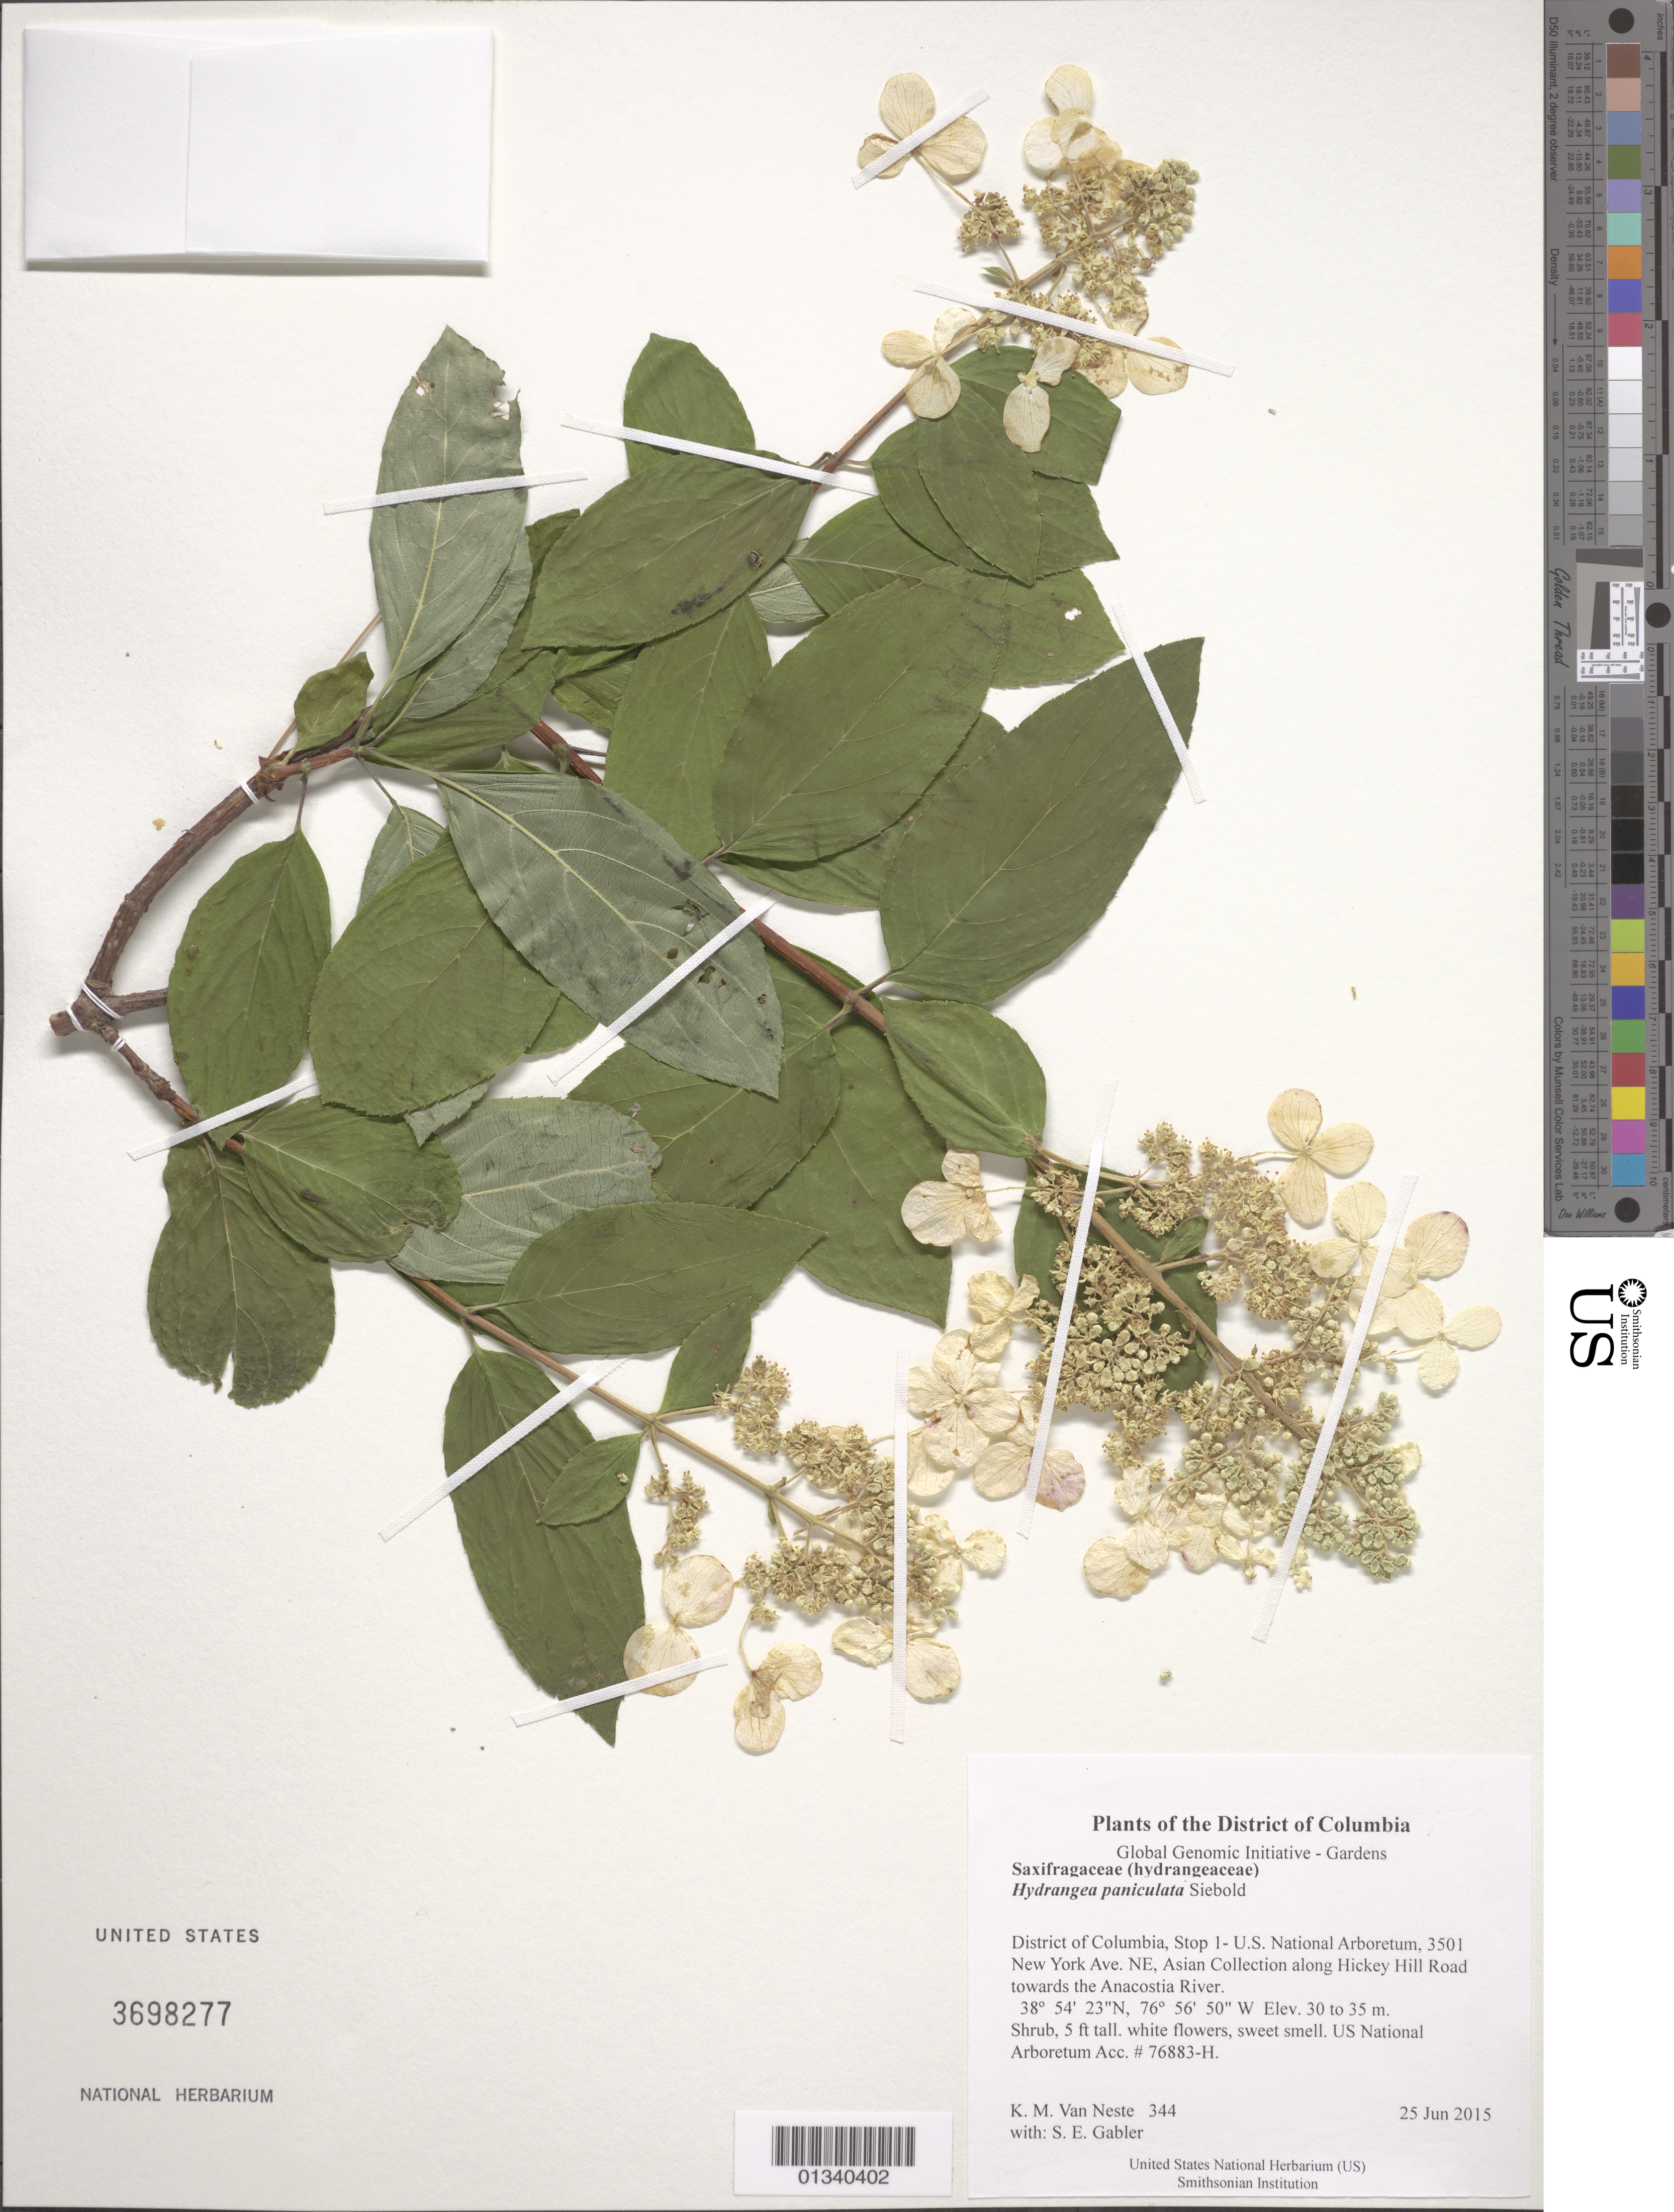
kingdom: Plantae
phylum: Tracheophyta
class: Magnoliopsida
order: Cornales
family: Hydrangeaceae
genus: Hydrangea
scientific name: Hydrangea paniculata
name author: Siebold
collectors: K. M. Van Neste & S. E. Gabler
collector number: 344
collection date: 2015-06-25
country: United States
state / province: District of Columbia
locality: Stop 1- U.S. National Arboretum, 3501 New York Ave. NE, Asian Collection along Hickey Hill Road towards the Anacostia River.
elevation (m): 30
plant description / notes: Hydrangea paniculata 'Bulk' QUICK FIRE NATIONAL ARBORETUM PROVENANCE INFO: USNA ACCESSION: 76883 RECEIVED: Hydrangea paniculata [Quick Fire] = 'Bulk'plant9/28/2007 PROVENANCE CODE: G FULL PROVENANCE: from a cultivated plant not of known wild origin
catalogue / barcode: US 3698277